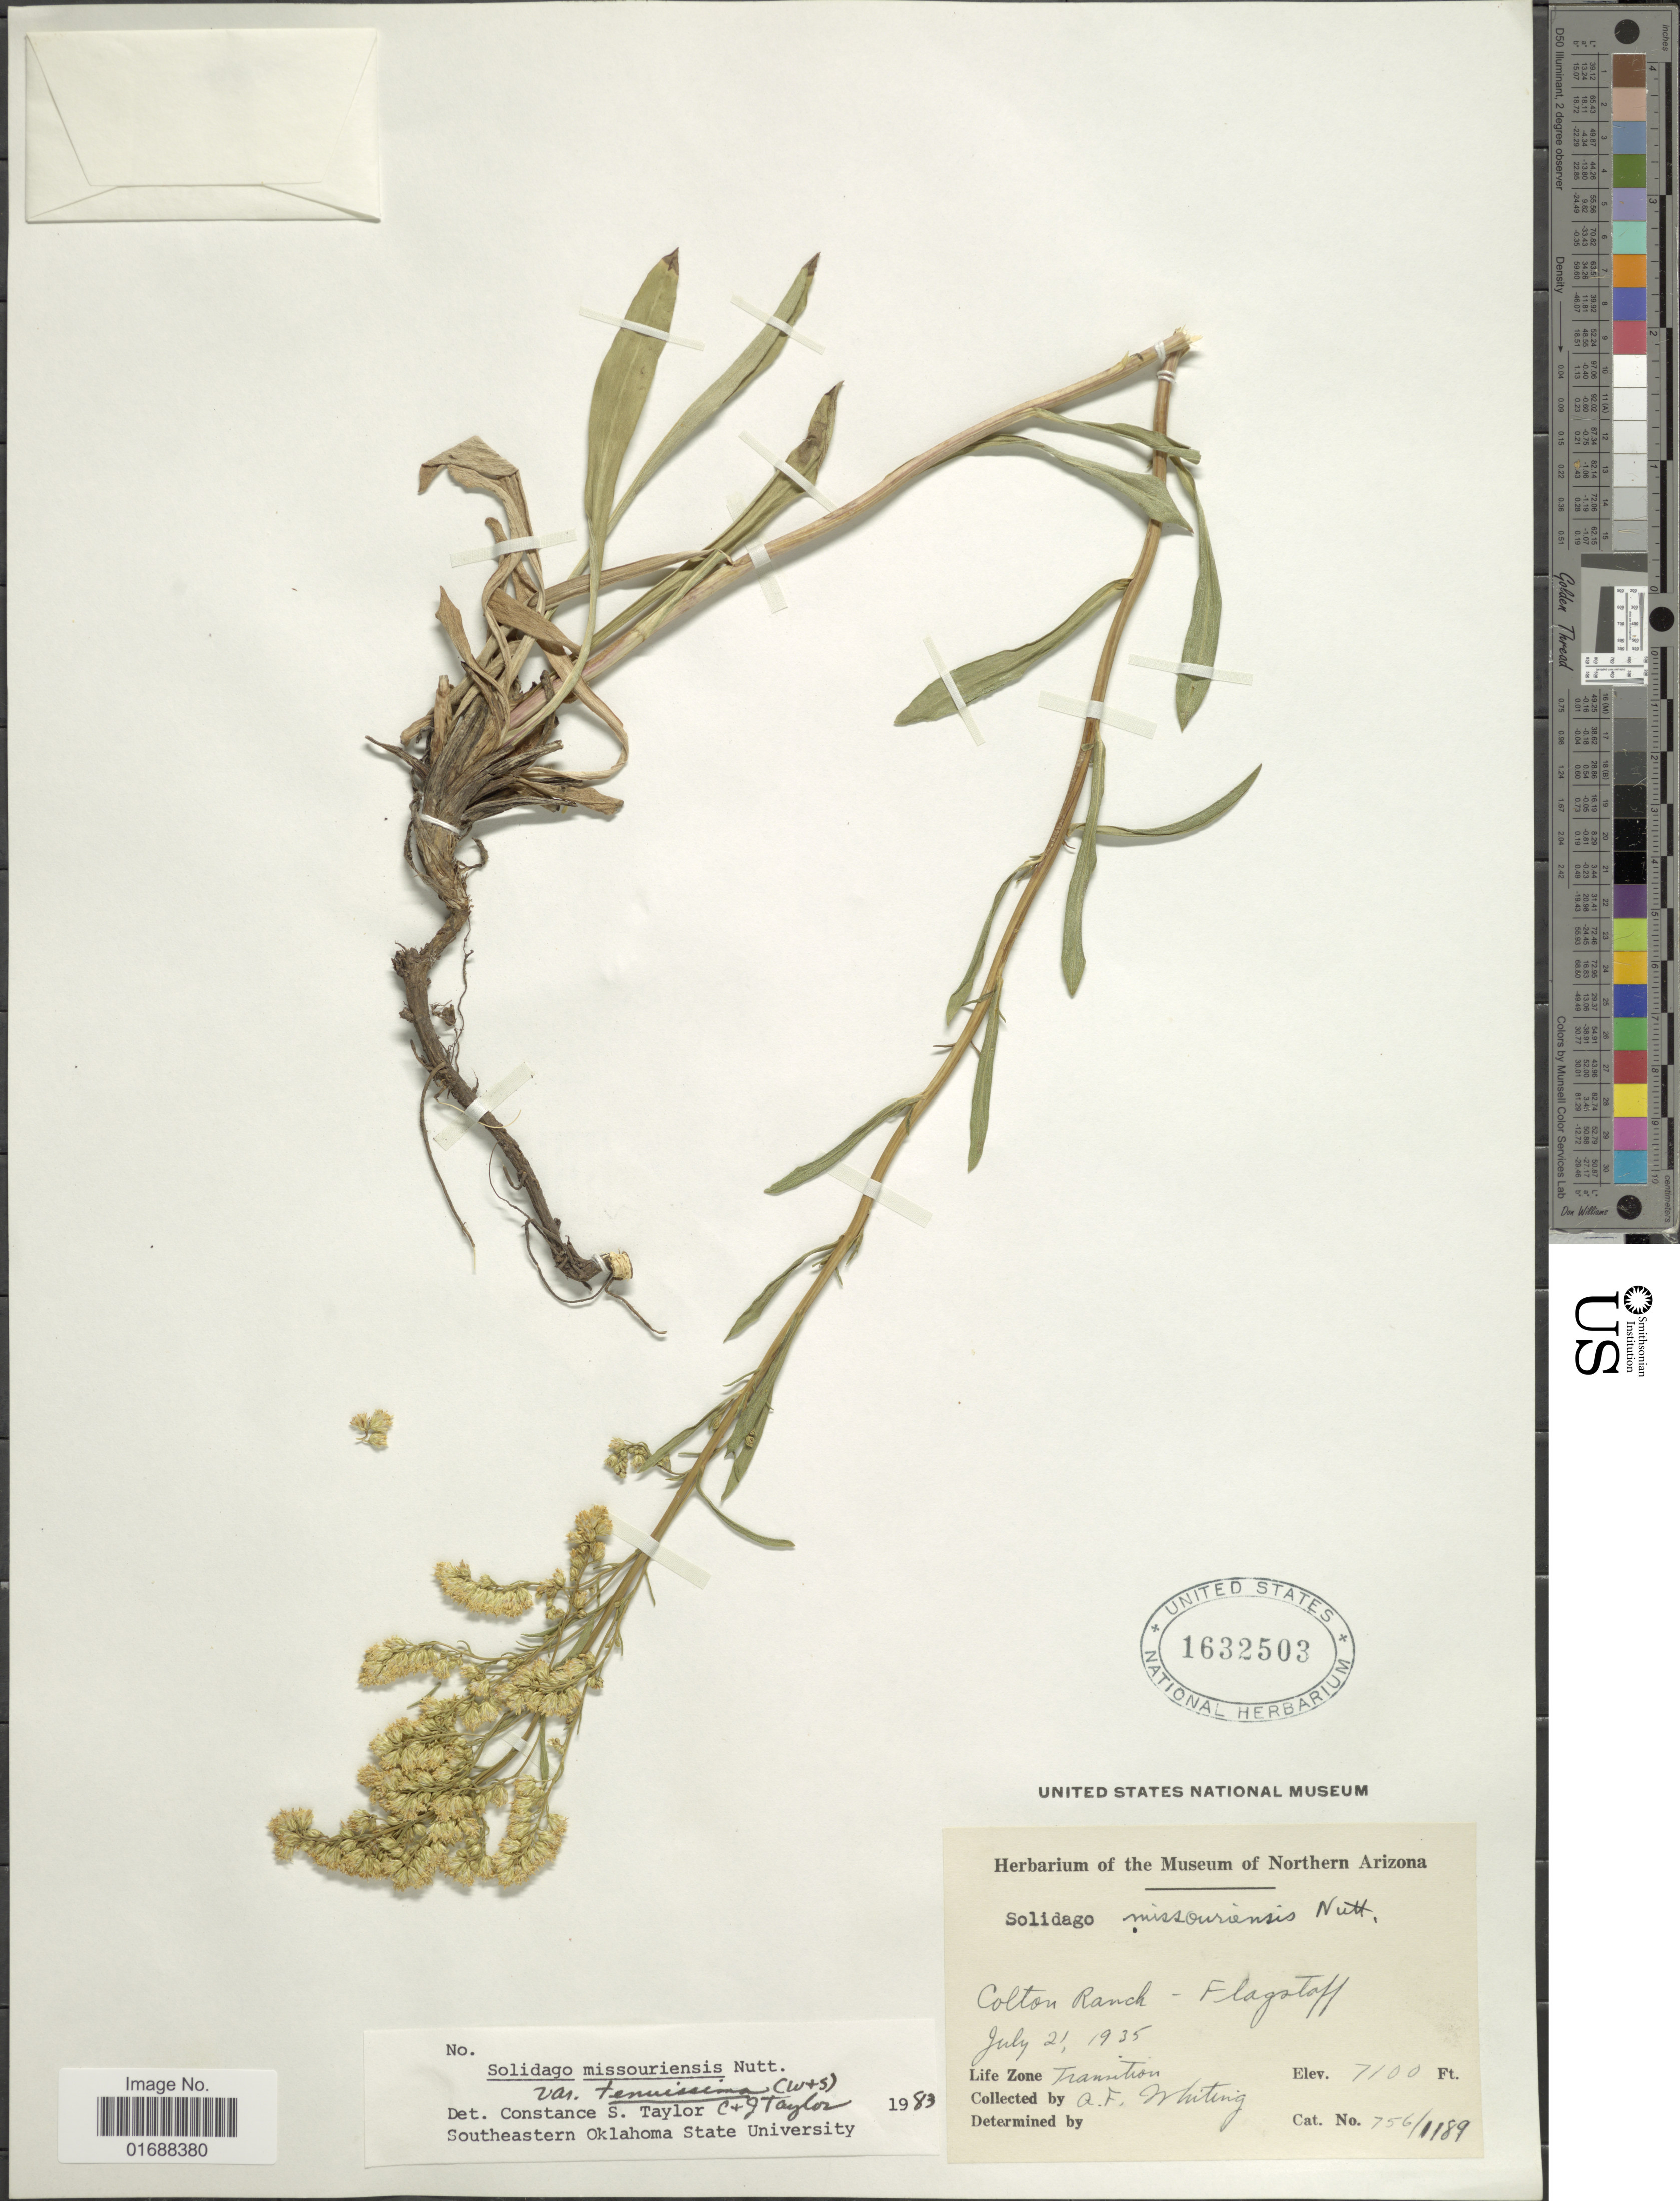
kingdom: Plantae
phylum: Tracheophyta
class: Magnoliopsida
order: Asterales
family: Asteraceae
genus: Solidago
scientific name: Solidago missouriensis var. tenuissima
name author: (Wooton & Standl.) C.E.S. Taylor & R.J. Taylor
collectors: A. F. Whiting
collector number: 756/1189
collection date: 1935-07-21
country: United States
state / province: Arizona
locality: Colton Ranch - Flagstaff.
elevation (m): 2164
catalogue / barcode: US 1632503